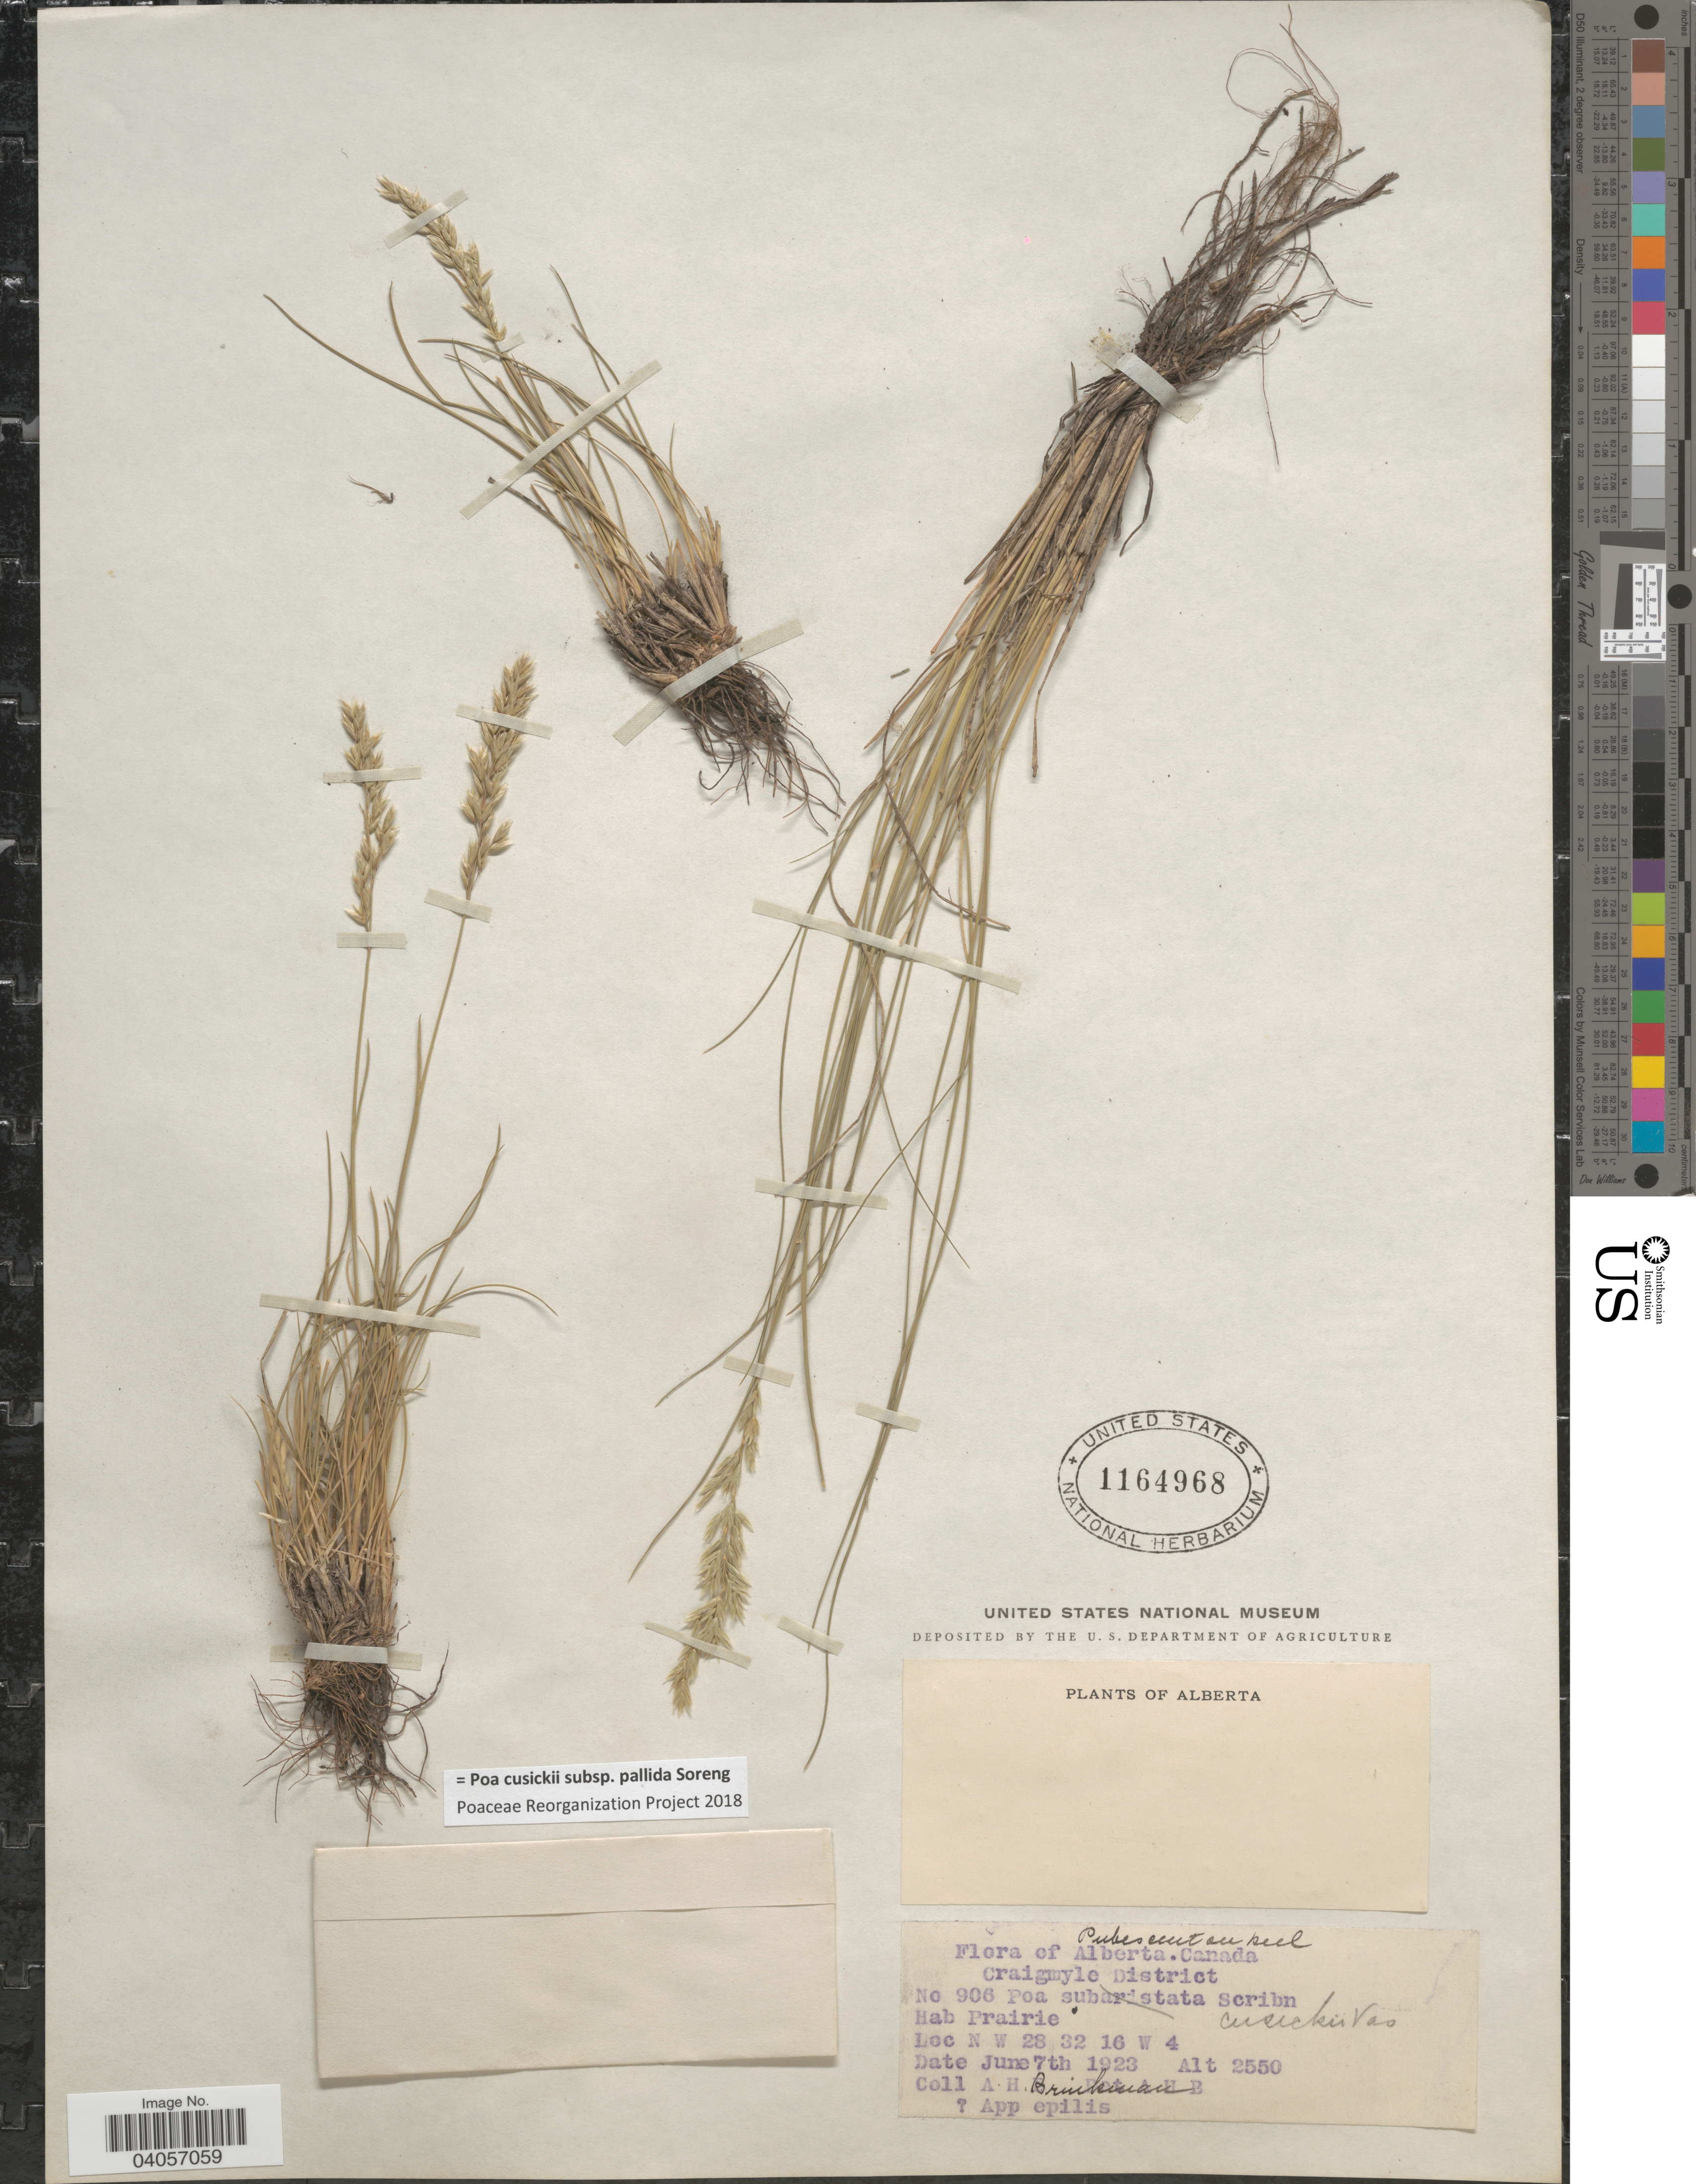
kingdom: Plantae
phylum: Tracheophyta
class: Liliopsida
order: Poales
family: Poaceae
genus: Poa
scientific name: Poa cusickii subsp. pallida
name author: Soreng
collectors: A. Brinkman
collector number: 906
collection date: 1923-06-07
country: Canada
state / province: Alberta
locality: Craigmyle District. N W 28 32 16 W 4.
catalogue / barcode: US 1164968